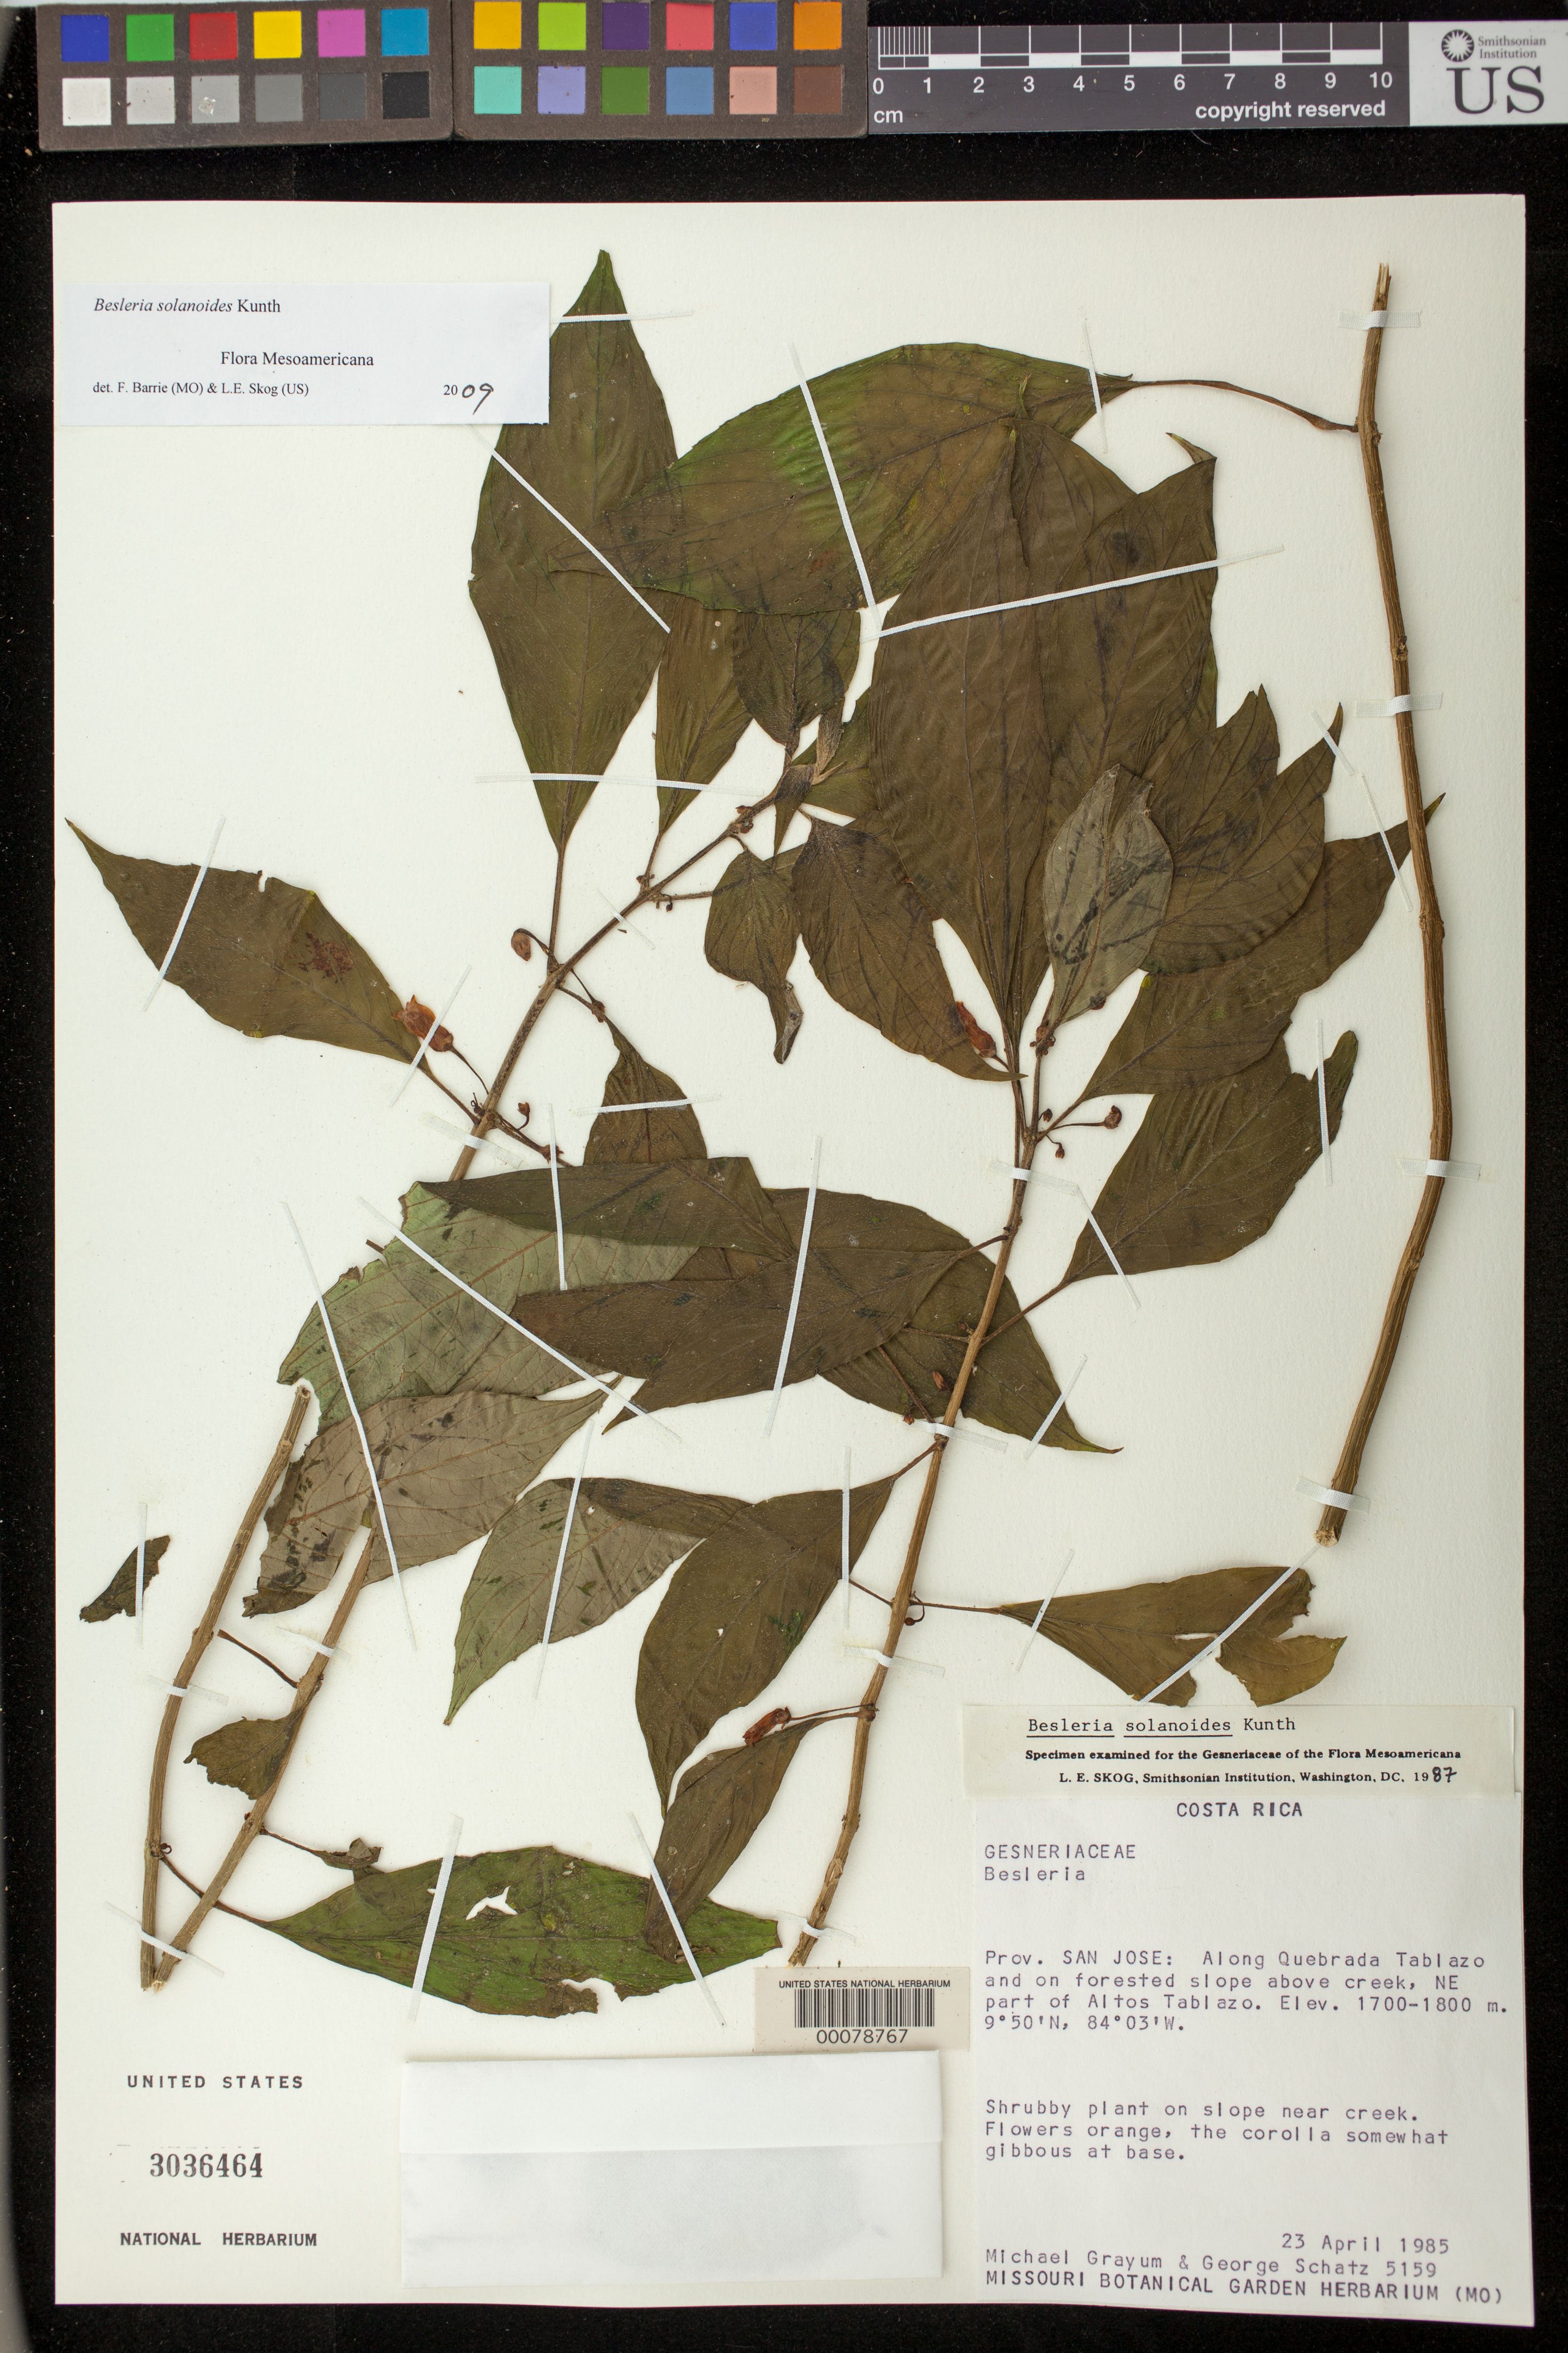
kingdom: Plantae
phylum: Tracheophyta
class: Magnoliopsida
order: Lamiales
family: Gesneriaceae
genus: Besleria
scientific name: Besleria solanoides var. solanoides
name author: Kunth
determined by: Skog, Laurence E.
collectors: M. H. Grayum & G. Schatz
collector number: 5159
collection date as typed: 23 Apr 1985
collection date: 1985-04-23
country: Costa Rica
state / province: San José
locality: Along Quebrada Tablazo and on the forested slope above creek, NE part of Altos Tablazo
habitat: on slope near creek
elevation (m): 1700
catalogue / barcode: US 3036464